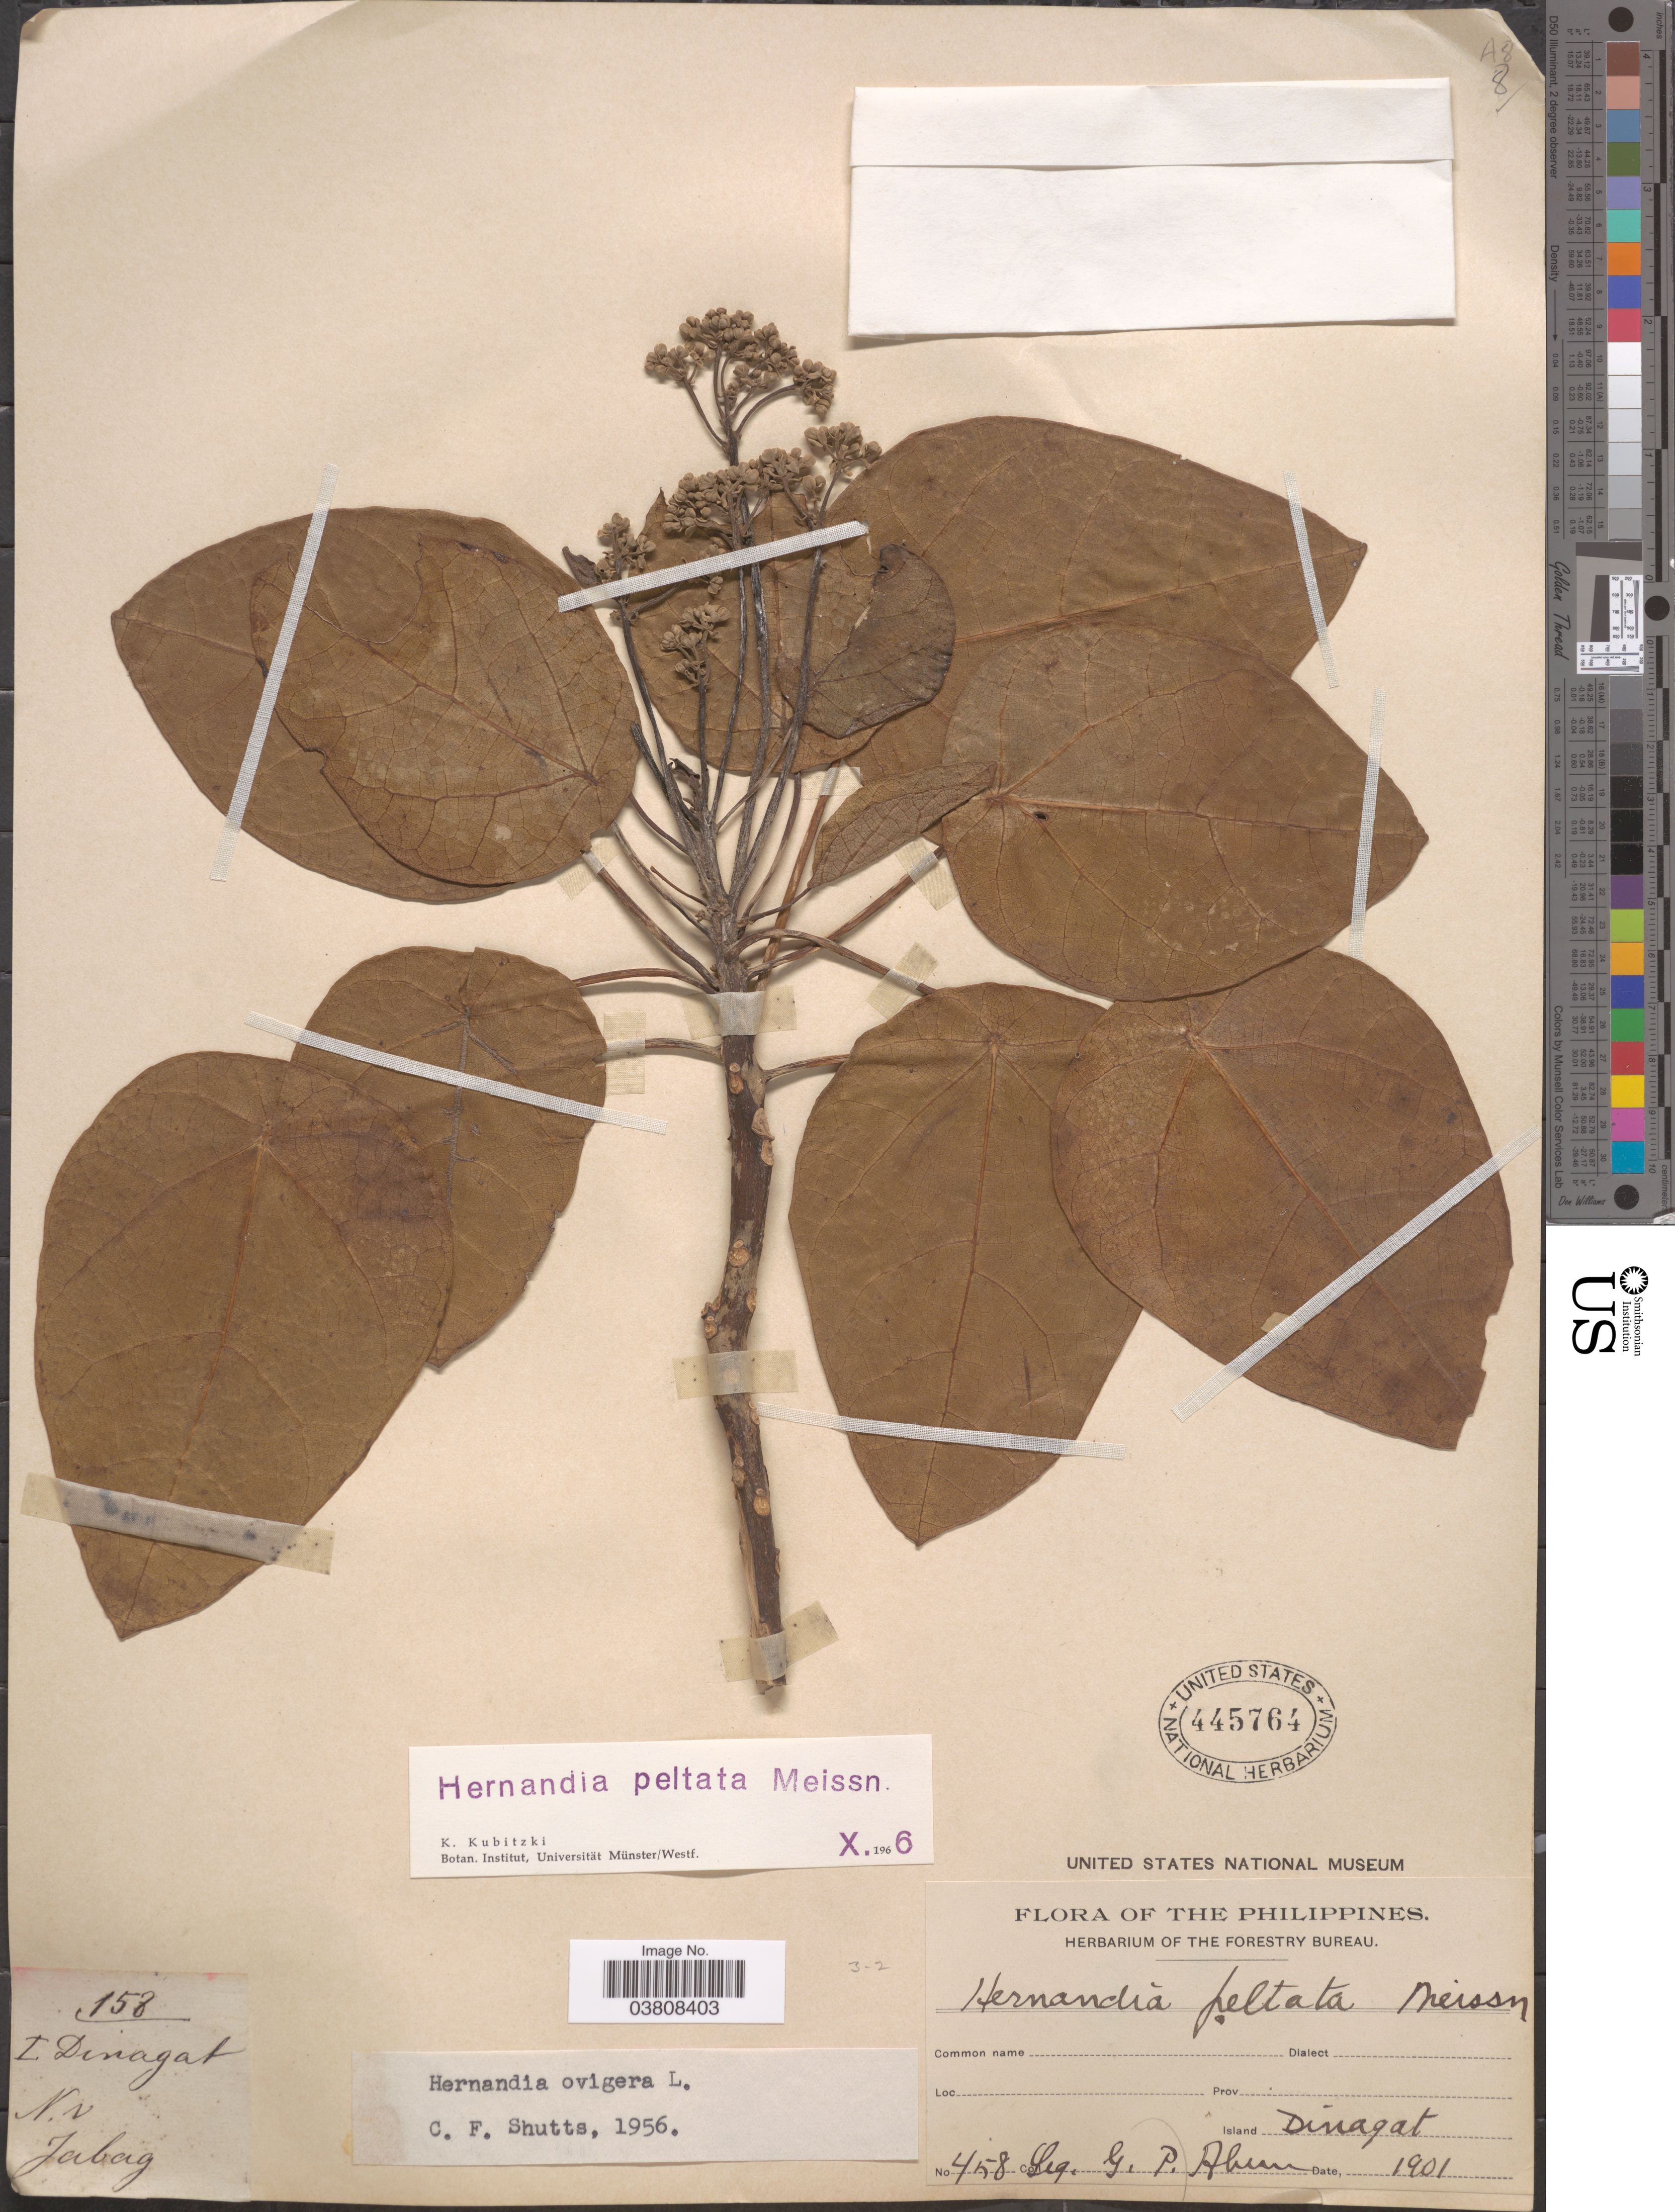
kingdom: Plantae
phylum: Tracheophyta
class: Magnoliopsida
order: Laurales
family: Hernandiaceae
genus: Hernandia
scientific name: Hernandia nymphaeifolia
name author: (C. Presl) Kubitzki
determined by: Strong, Mark T., (BOT), Smithsonian Institution - National Museum of Natural History (UNITED STATES)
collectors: G. Ahern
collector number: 458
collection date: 1901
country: Philippines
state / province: Caraga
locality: Island Dinagat.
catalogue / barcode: US 445764